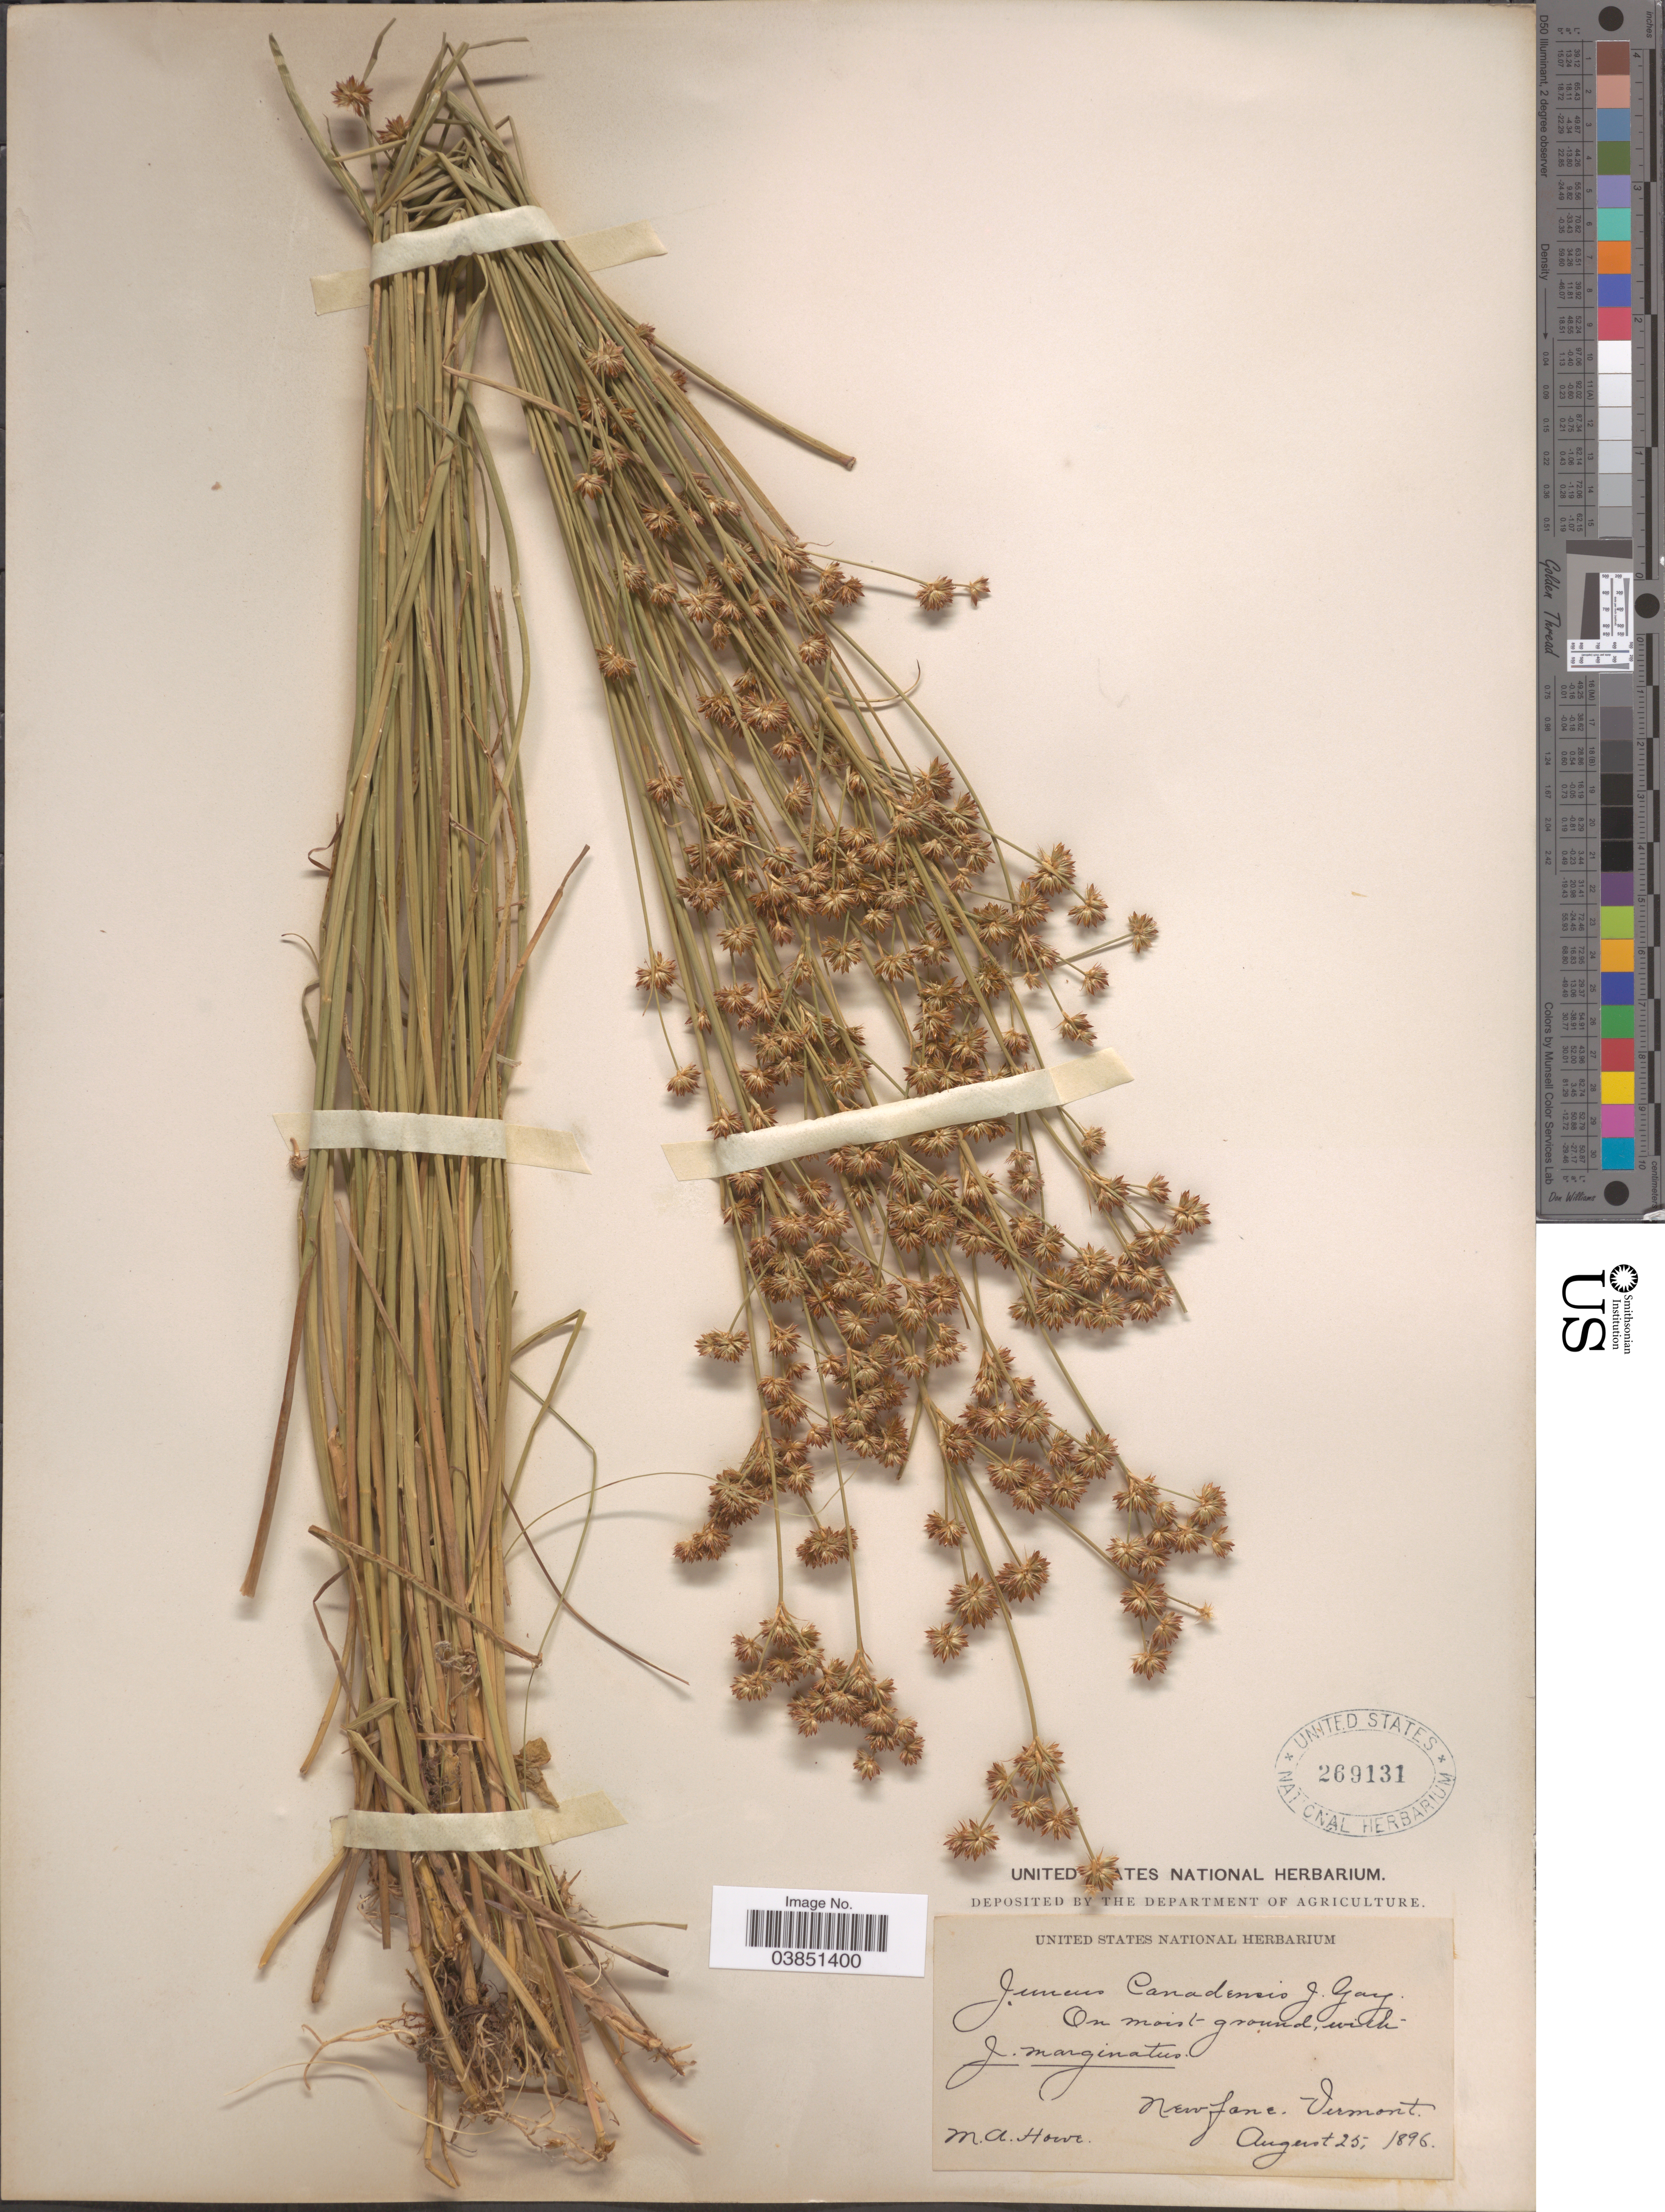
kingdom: Plantae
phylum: Tracheophyta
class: Liliopsida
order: Poales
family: Juncaceae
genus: Juncus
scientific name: Juncus canadensis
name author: J. Gay ex Laharpe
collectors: M. A. Howe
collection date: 1896-08-25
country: United States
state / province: Vermont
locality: Newfone.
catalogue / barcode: US 269131